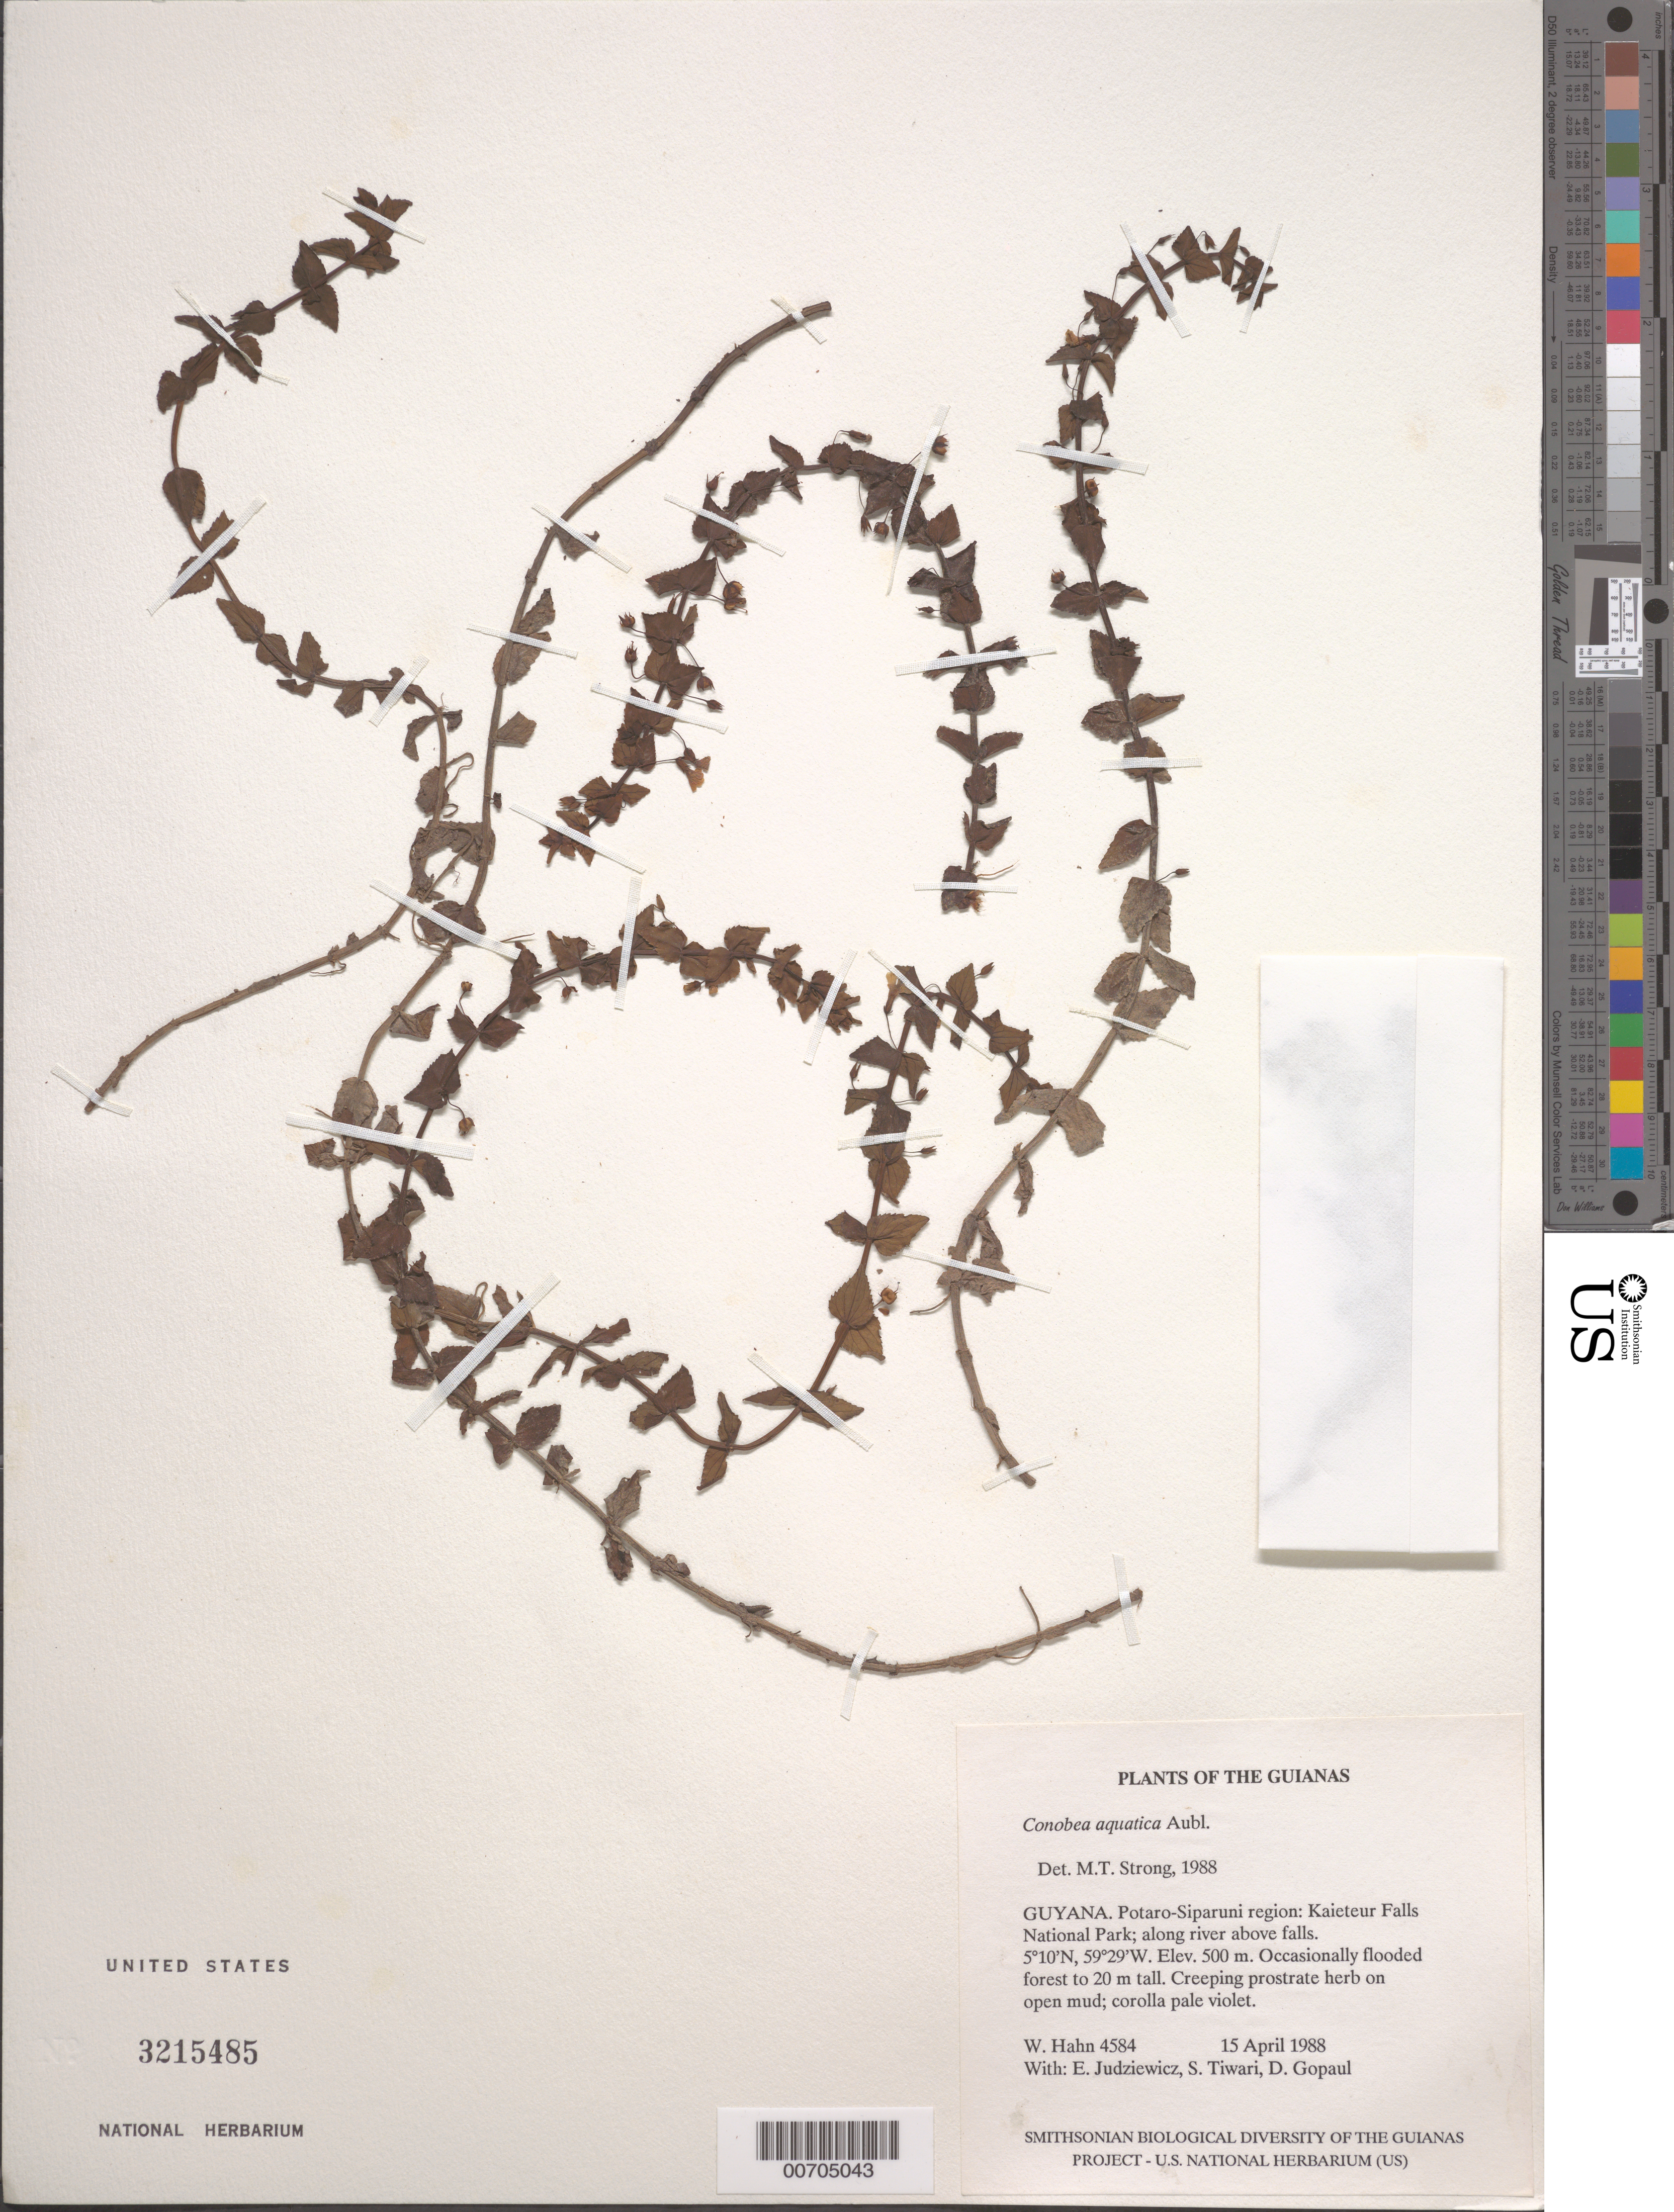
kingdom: Plantae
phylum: Tracheophyta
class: Magnoliopsida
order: Lamiales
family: Plantaginaceae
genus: Conobea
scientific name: Conobea aquatica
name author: Aubl.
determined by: Strong, M. T., (US), Smithsonian Institution - National Museum of Natural History (UNITED STATES)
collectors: W. Hahn, E. J. Judziewicz, S. Tiwari & D. Gopaul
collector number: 4584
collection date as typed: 15 April 1988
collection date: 1988-04-15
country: Guyana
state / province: Potaro-Siparuni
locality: Kaieteur Falls National Park; along river above falls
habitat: Occasionally flooded forest to 20 m tall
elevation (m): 500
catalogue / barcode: US 3215485